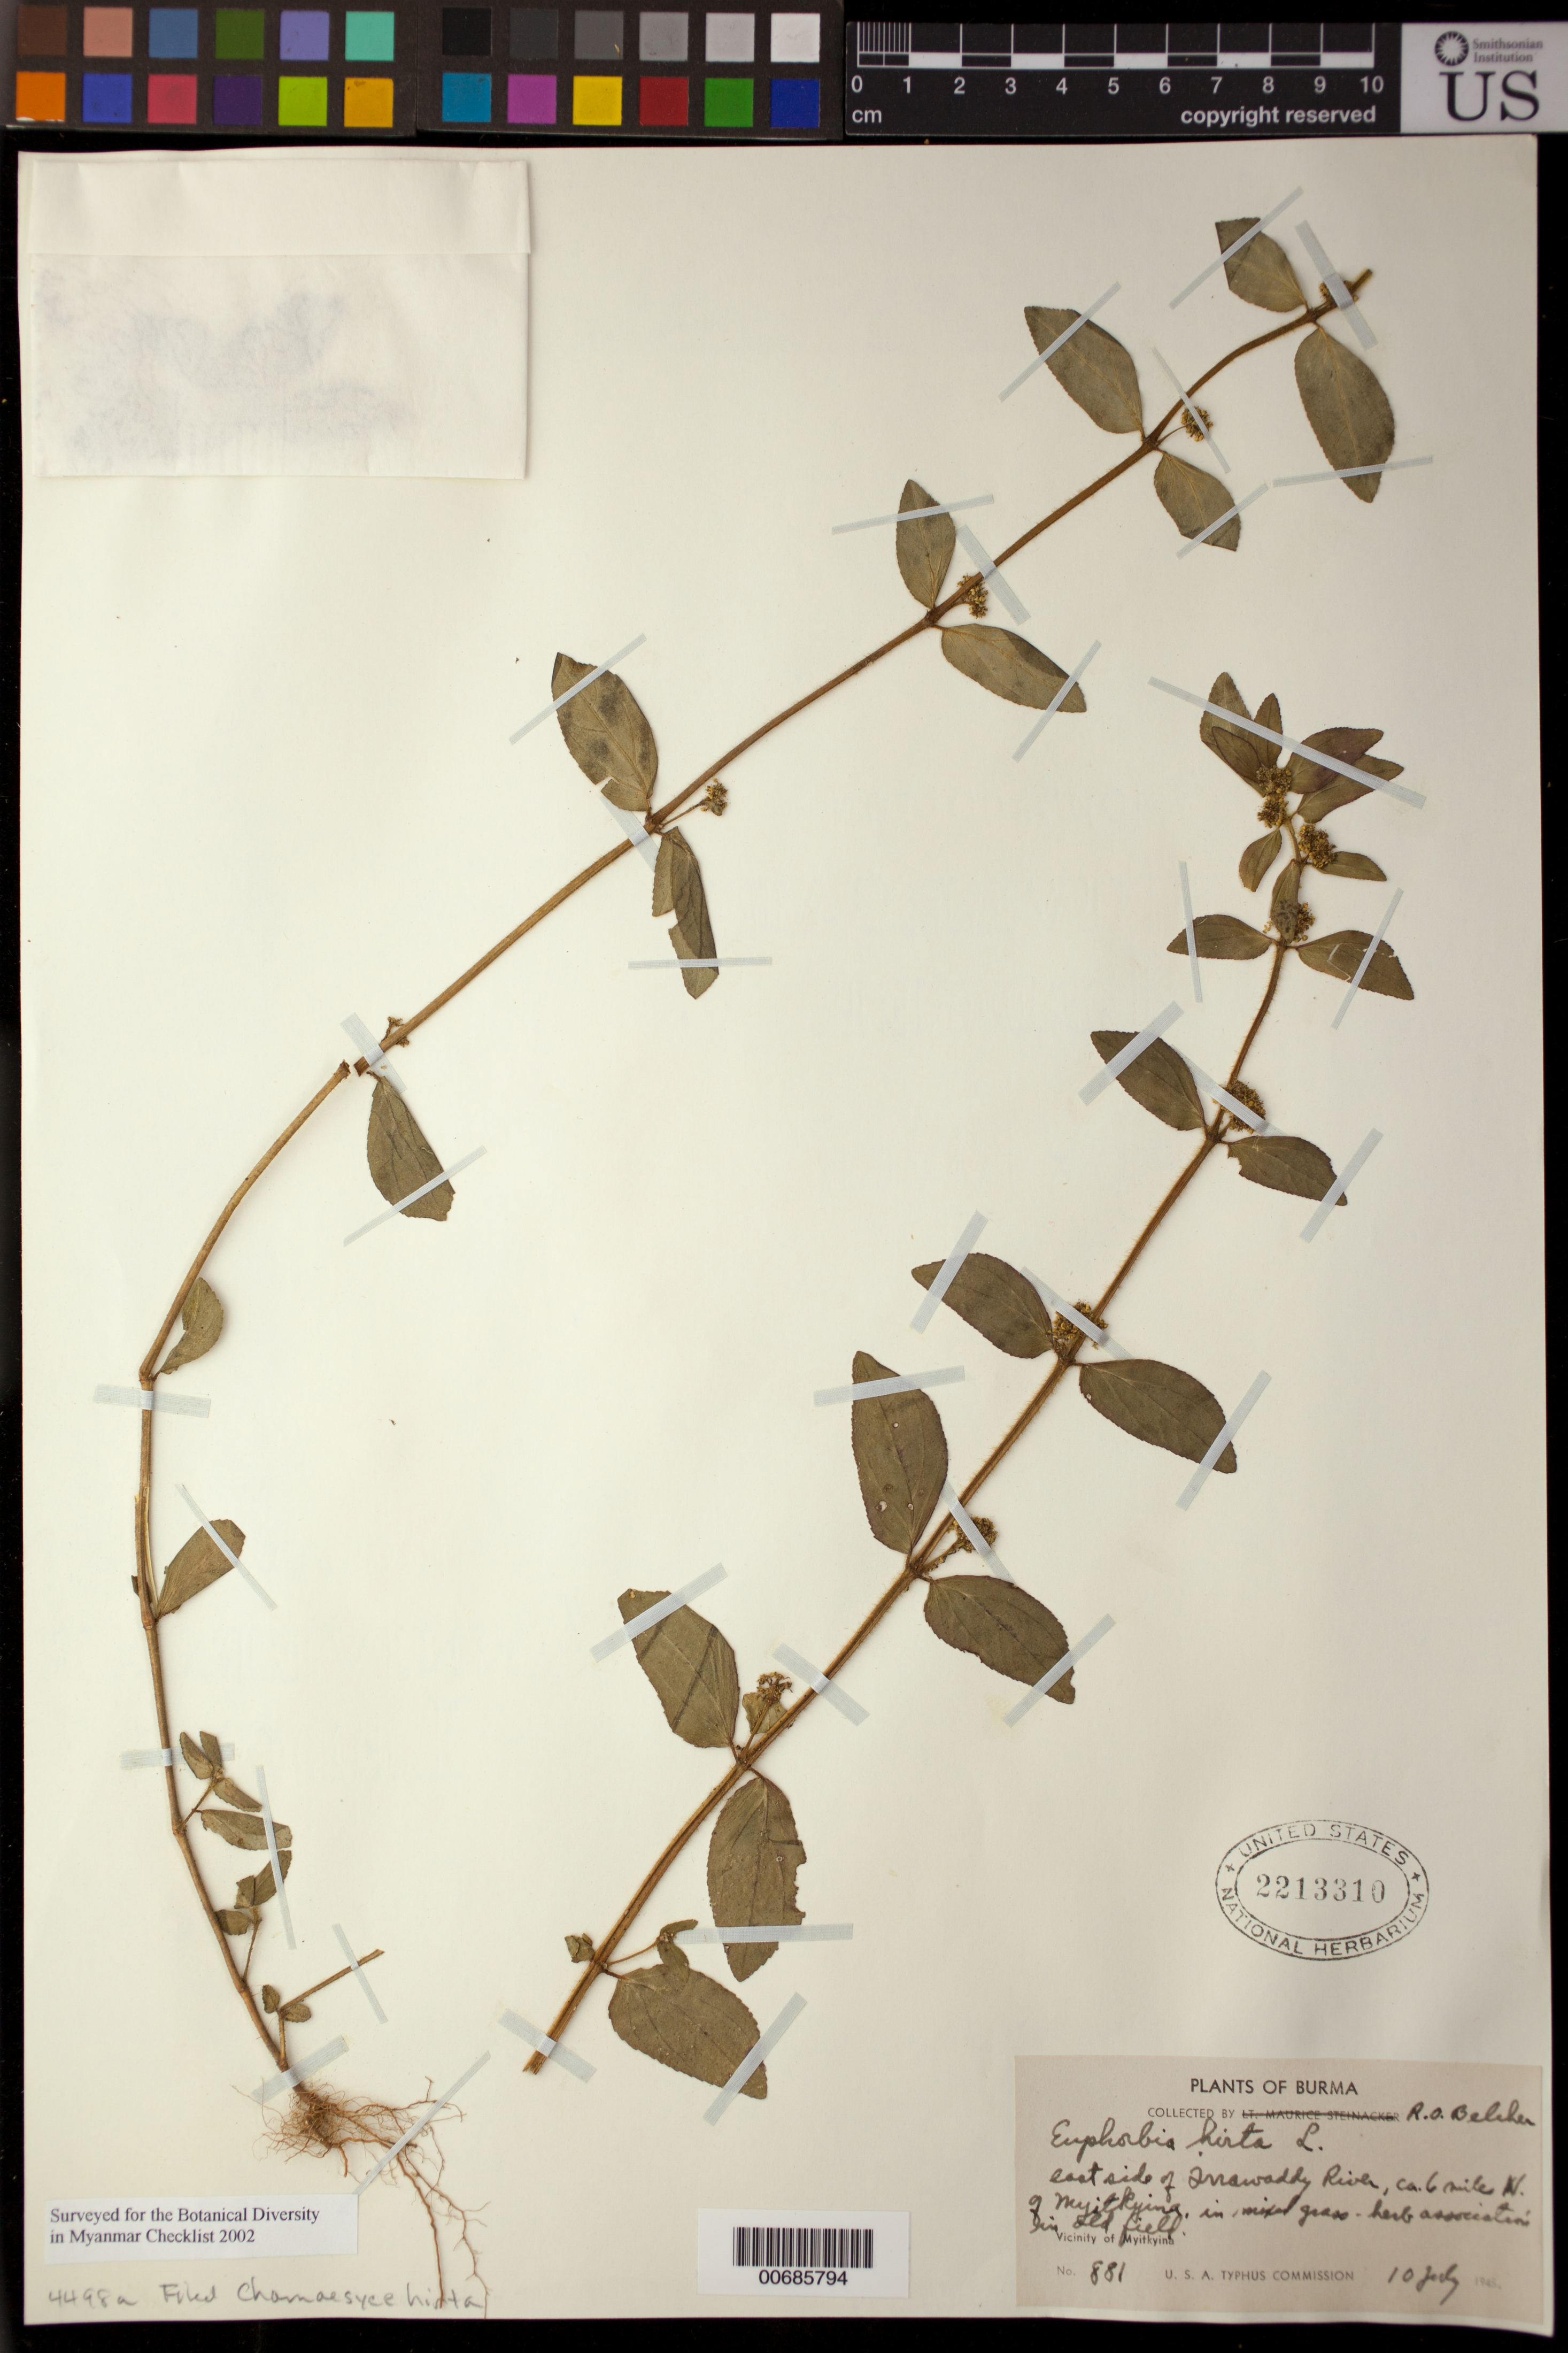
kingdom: Plantae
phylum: Tracheophyta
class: Magnoliopsida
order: Malpighiales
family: Euphorbiaceae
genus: Euphorbia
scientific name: Euphorbia hirta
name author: L.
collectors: R. Belcher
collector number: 881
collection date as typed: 10 Jul 1945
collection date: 1945-07-10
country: Myanmar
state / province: Kachin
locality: Myitkyina, 6 mi. N of, Irrawaddy R., E bank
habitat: Mixed grass-herb in old field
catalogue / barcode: US 2213310